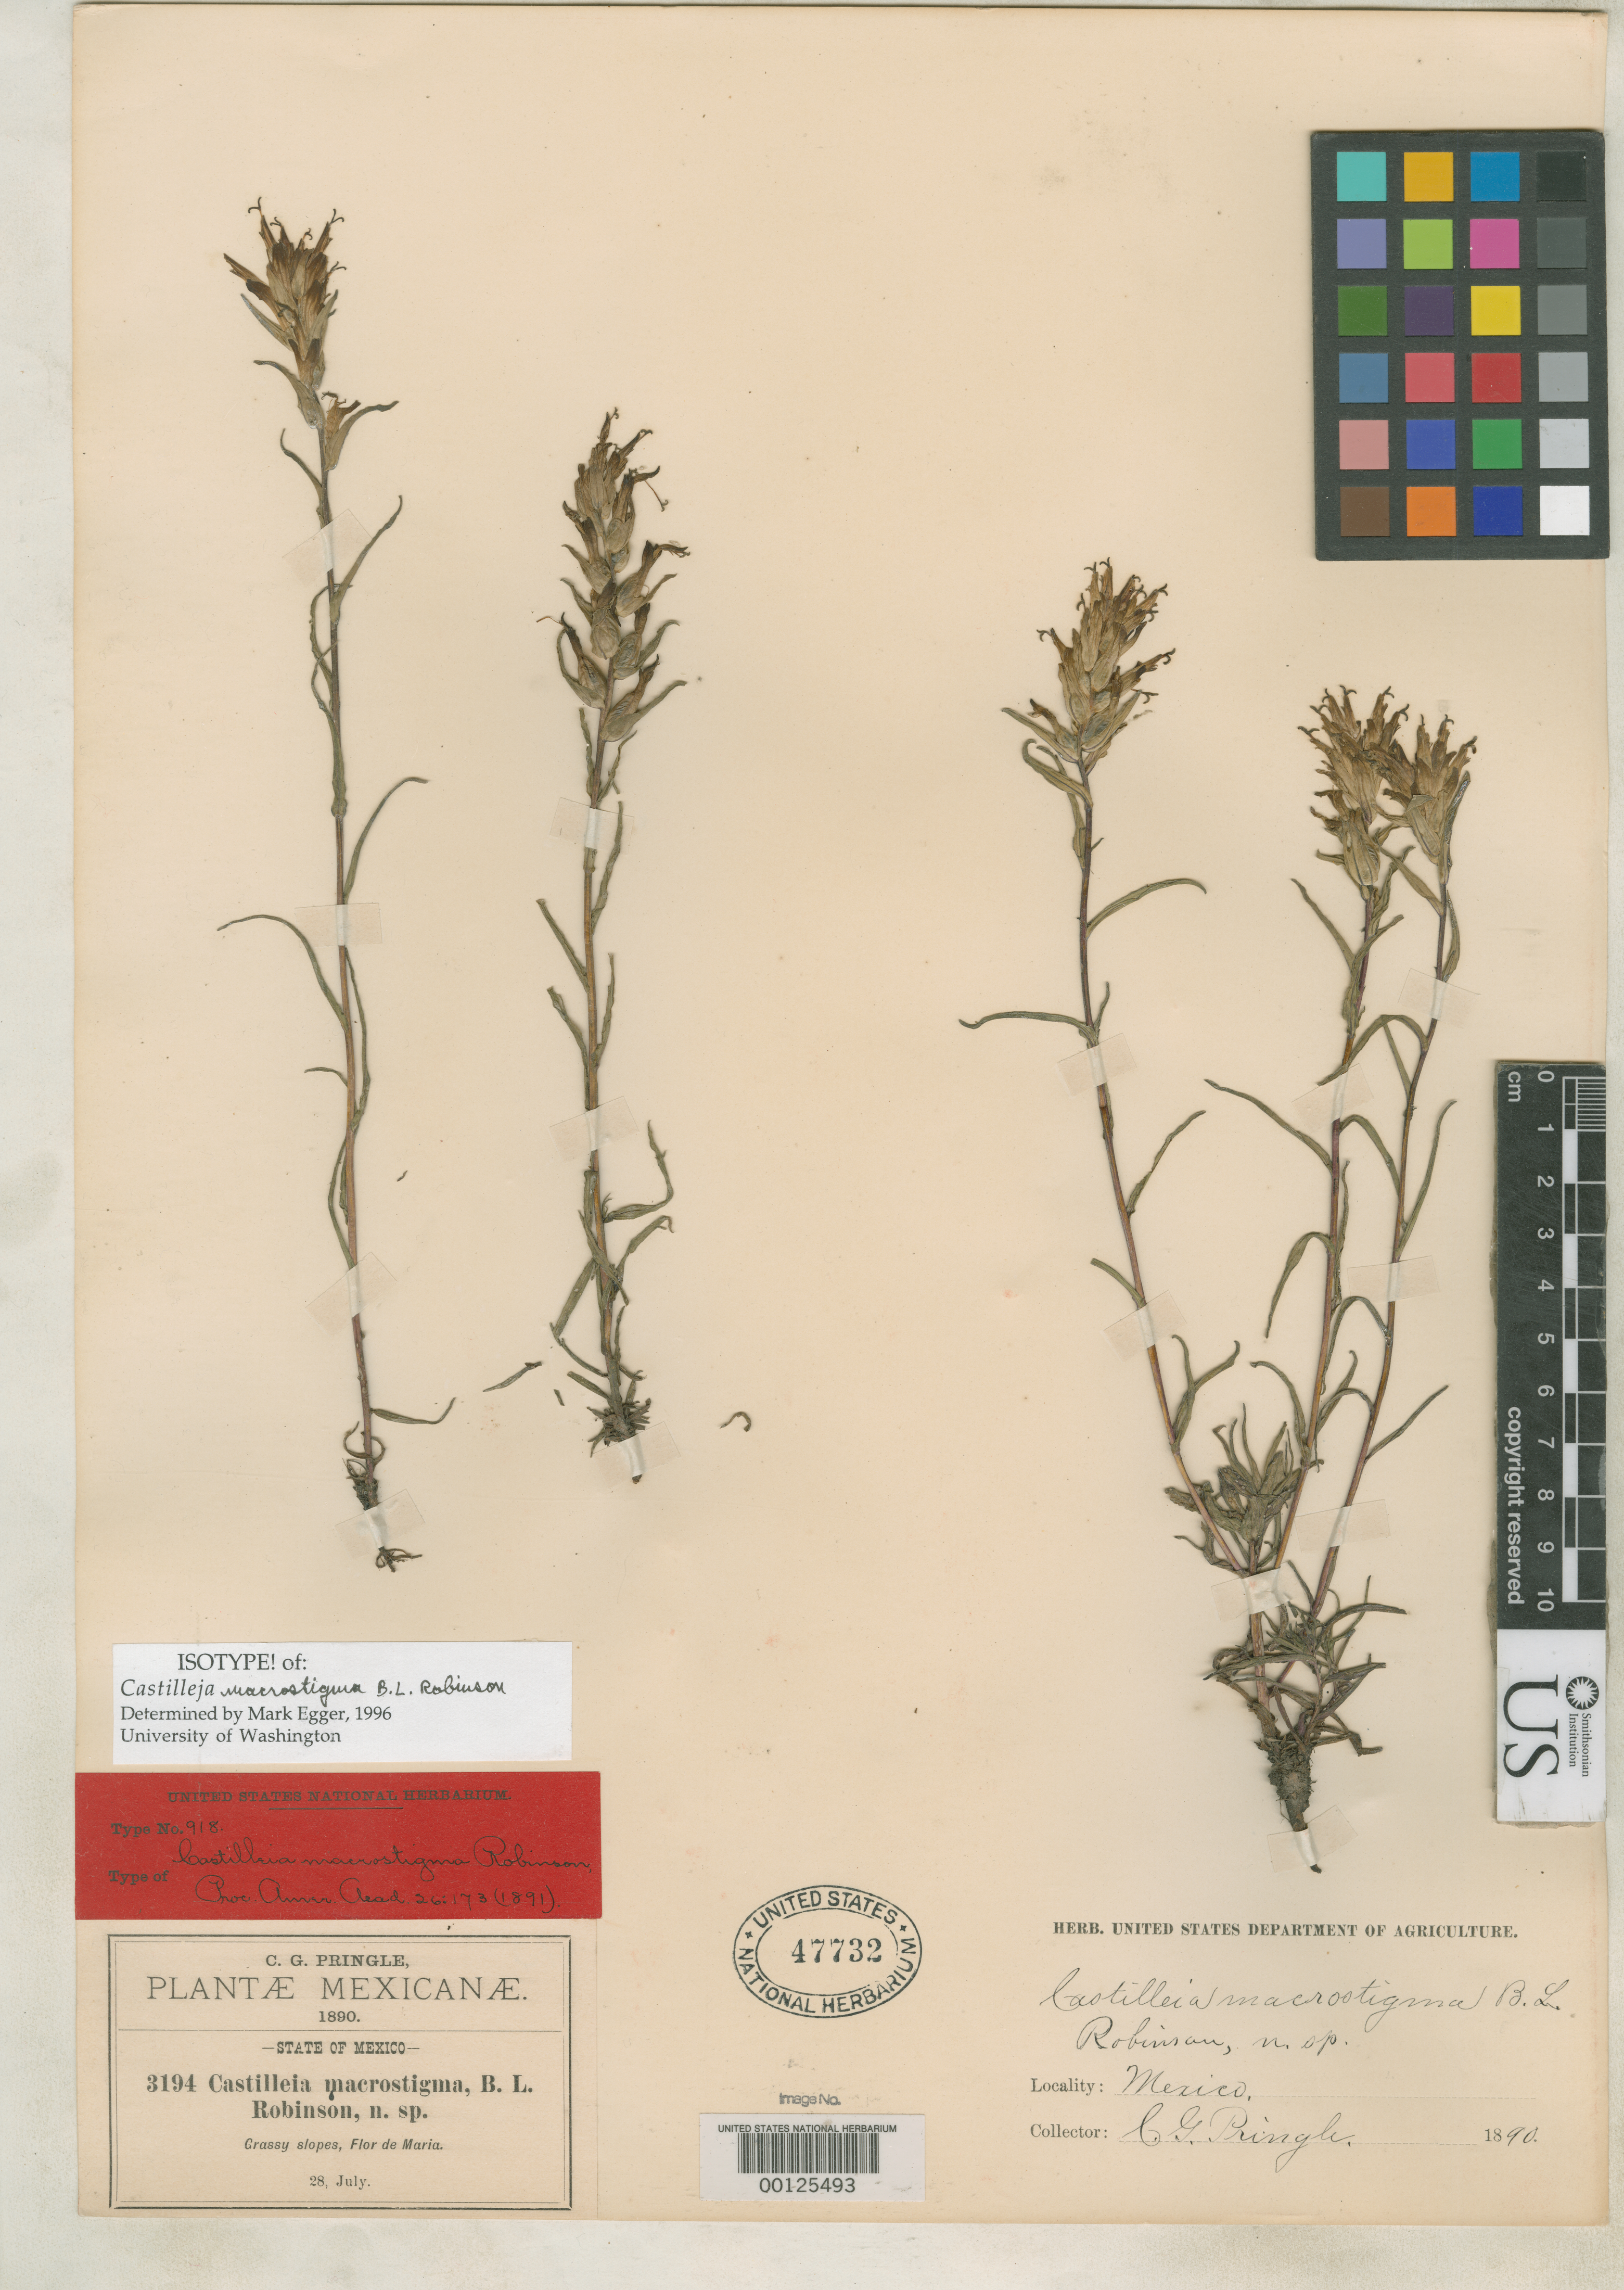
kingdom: Plantae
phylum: Tracheophyta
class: Magnoliopsida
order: Lamiales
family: Orobanchaceae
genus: Castilleja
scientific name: Castilleja macrostigma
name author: B.L. Rob.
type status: Isotype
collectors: C. G. Pringle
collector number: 3194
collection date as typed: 28 Jul 1890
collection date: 1890-07-28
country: Mexico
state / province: México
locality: Flor de Maria.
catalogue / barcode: US 47732